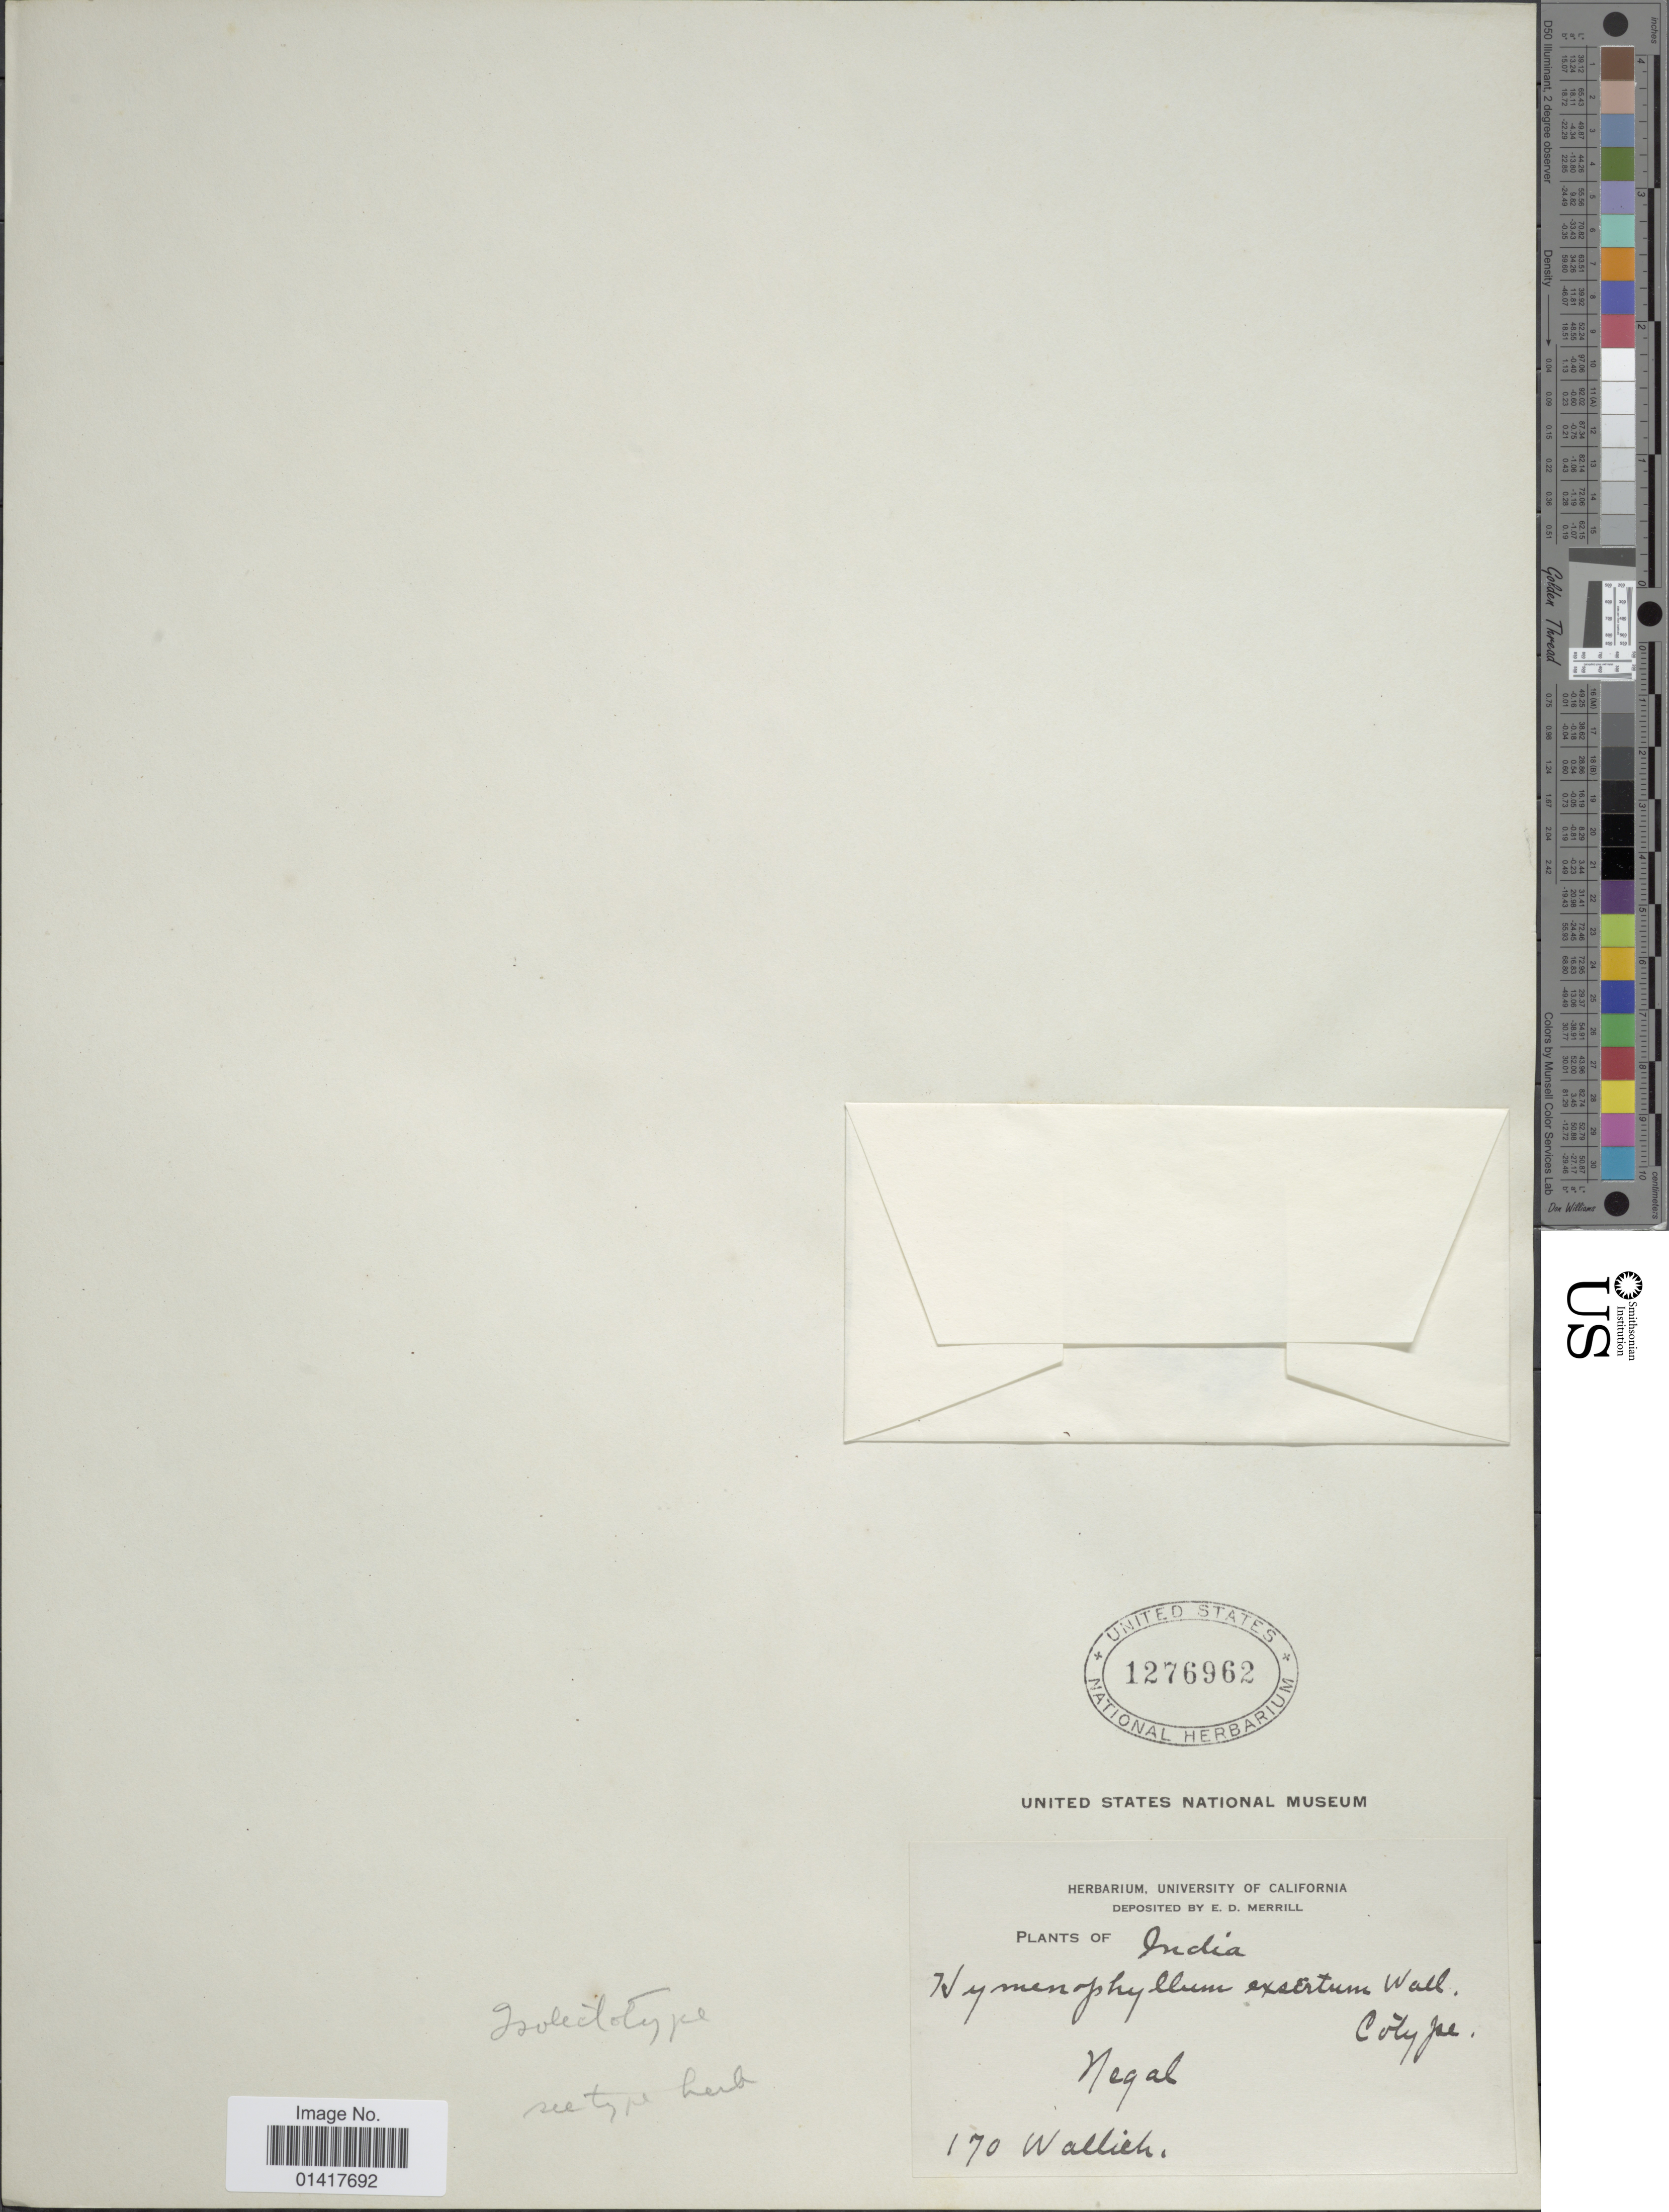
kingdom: Plantae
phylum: Tracheophyta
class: Polypodiopsida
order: Hymenophyllales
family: Hymenophyllaceae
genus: Hymenophyllum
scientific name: Hymenophyllum exsertum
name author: Wall. ex Hook.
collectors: -- Wallich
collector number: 170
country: India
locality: Negal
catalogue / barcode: US 1276962